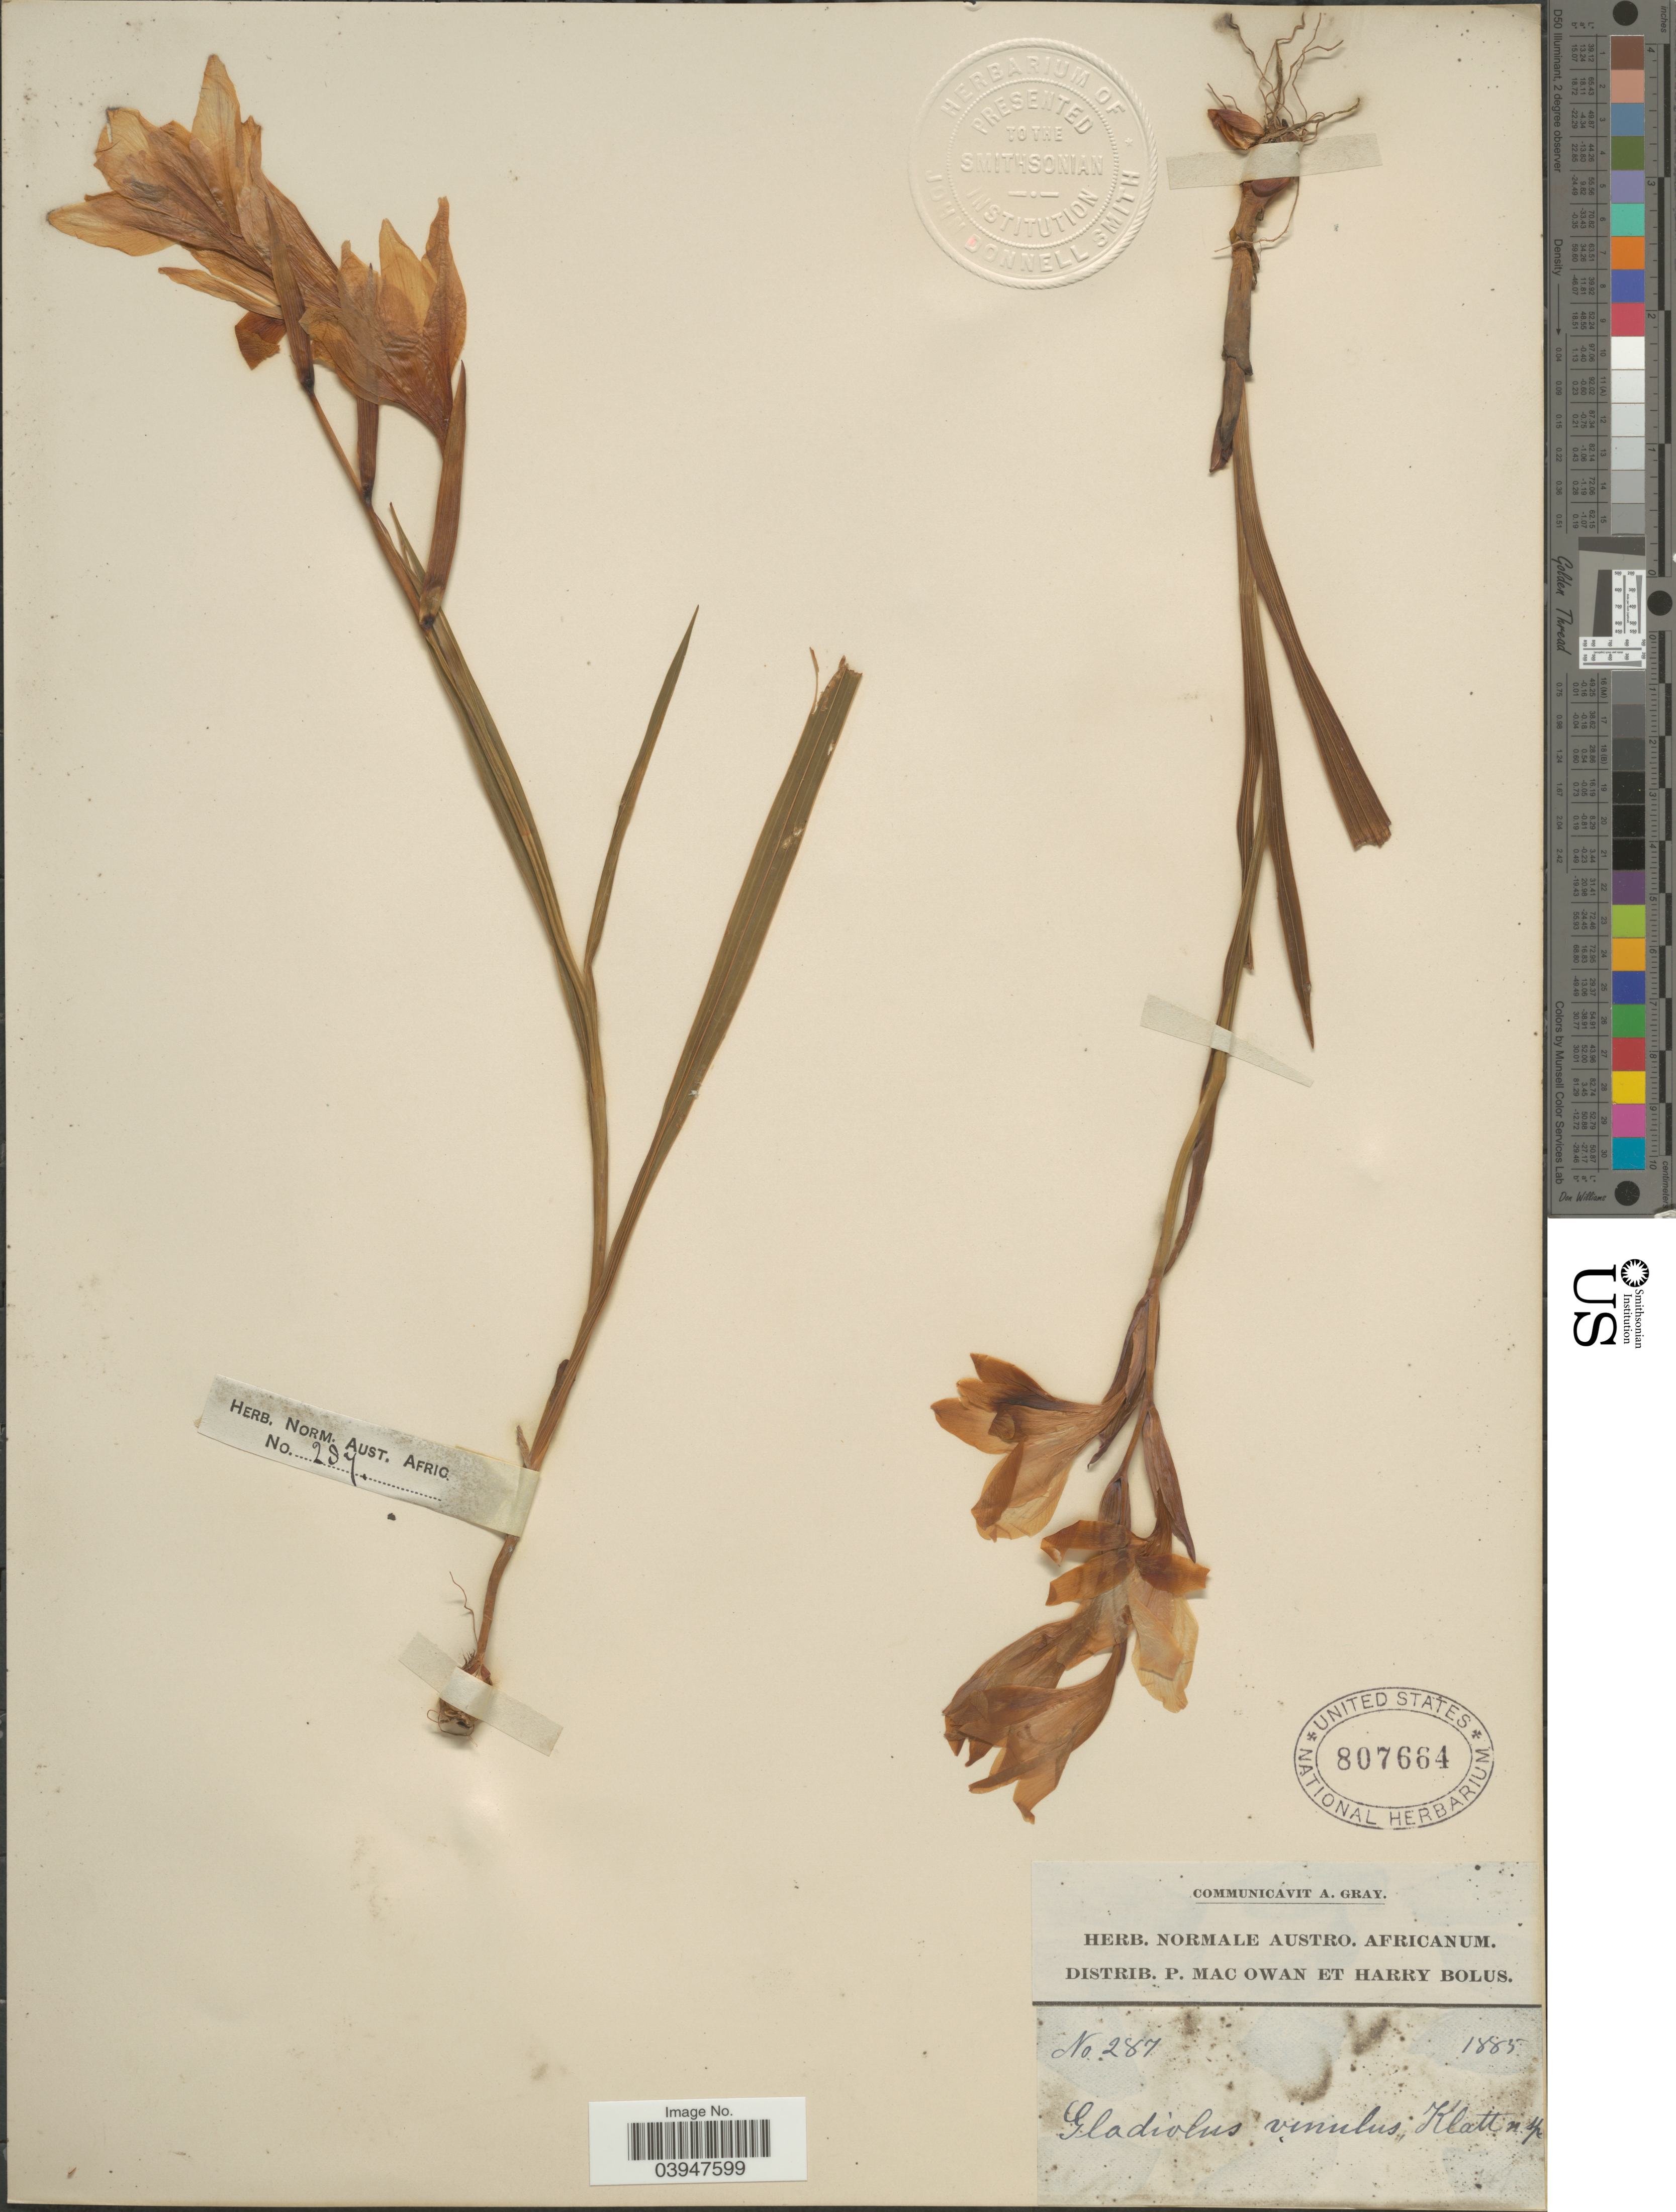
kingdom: Plantae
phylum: Tracheophyta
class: Liliopsida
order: Asparagales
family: Iridaceae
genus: Gladiolus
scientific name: Gladiolus vinulus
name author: Klatt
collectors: P. MacOwan & H. Bolus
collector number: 287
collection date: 1885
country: South Africa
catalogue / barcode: US 807664